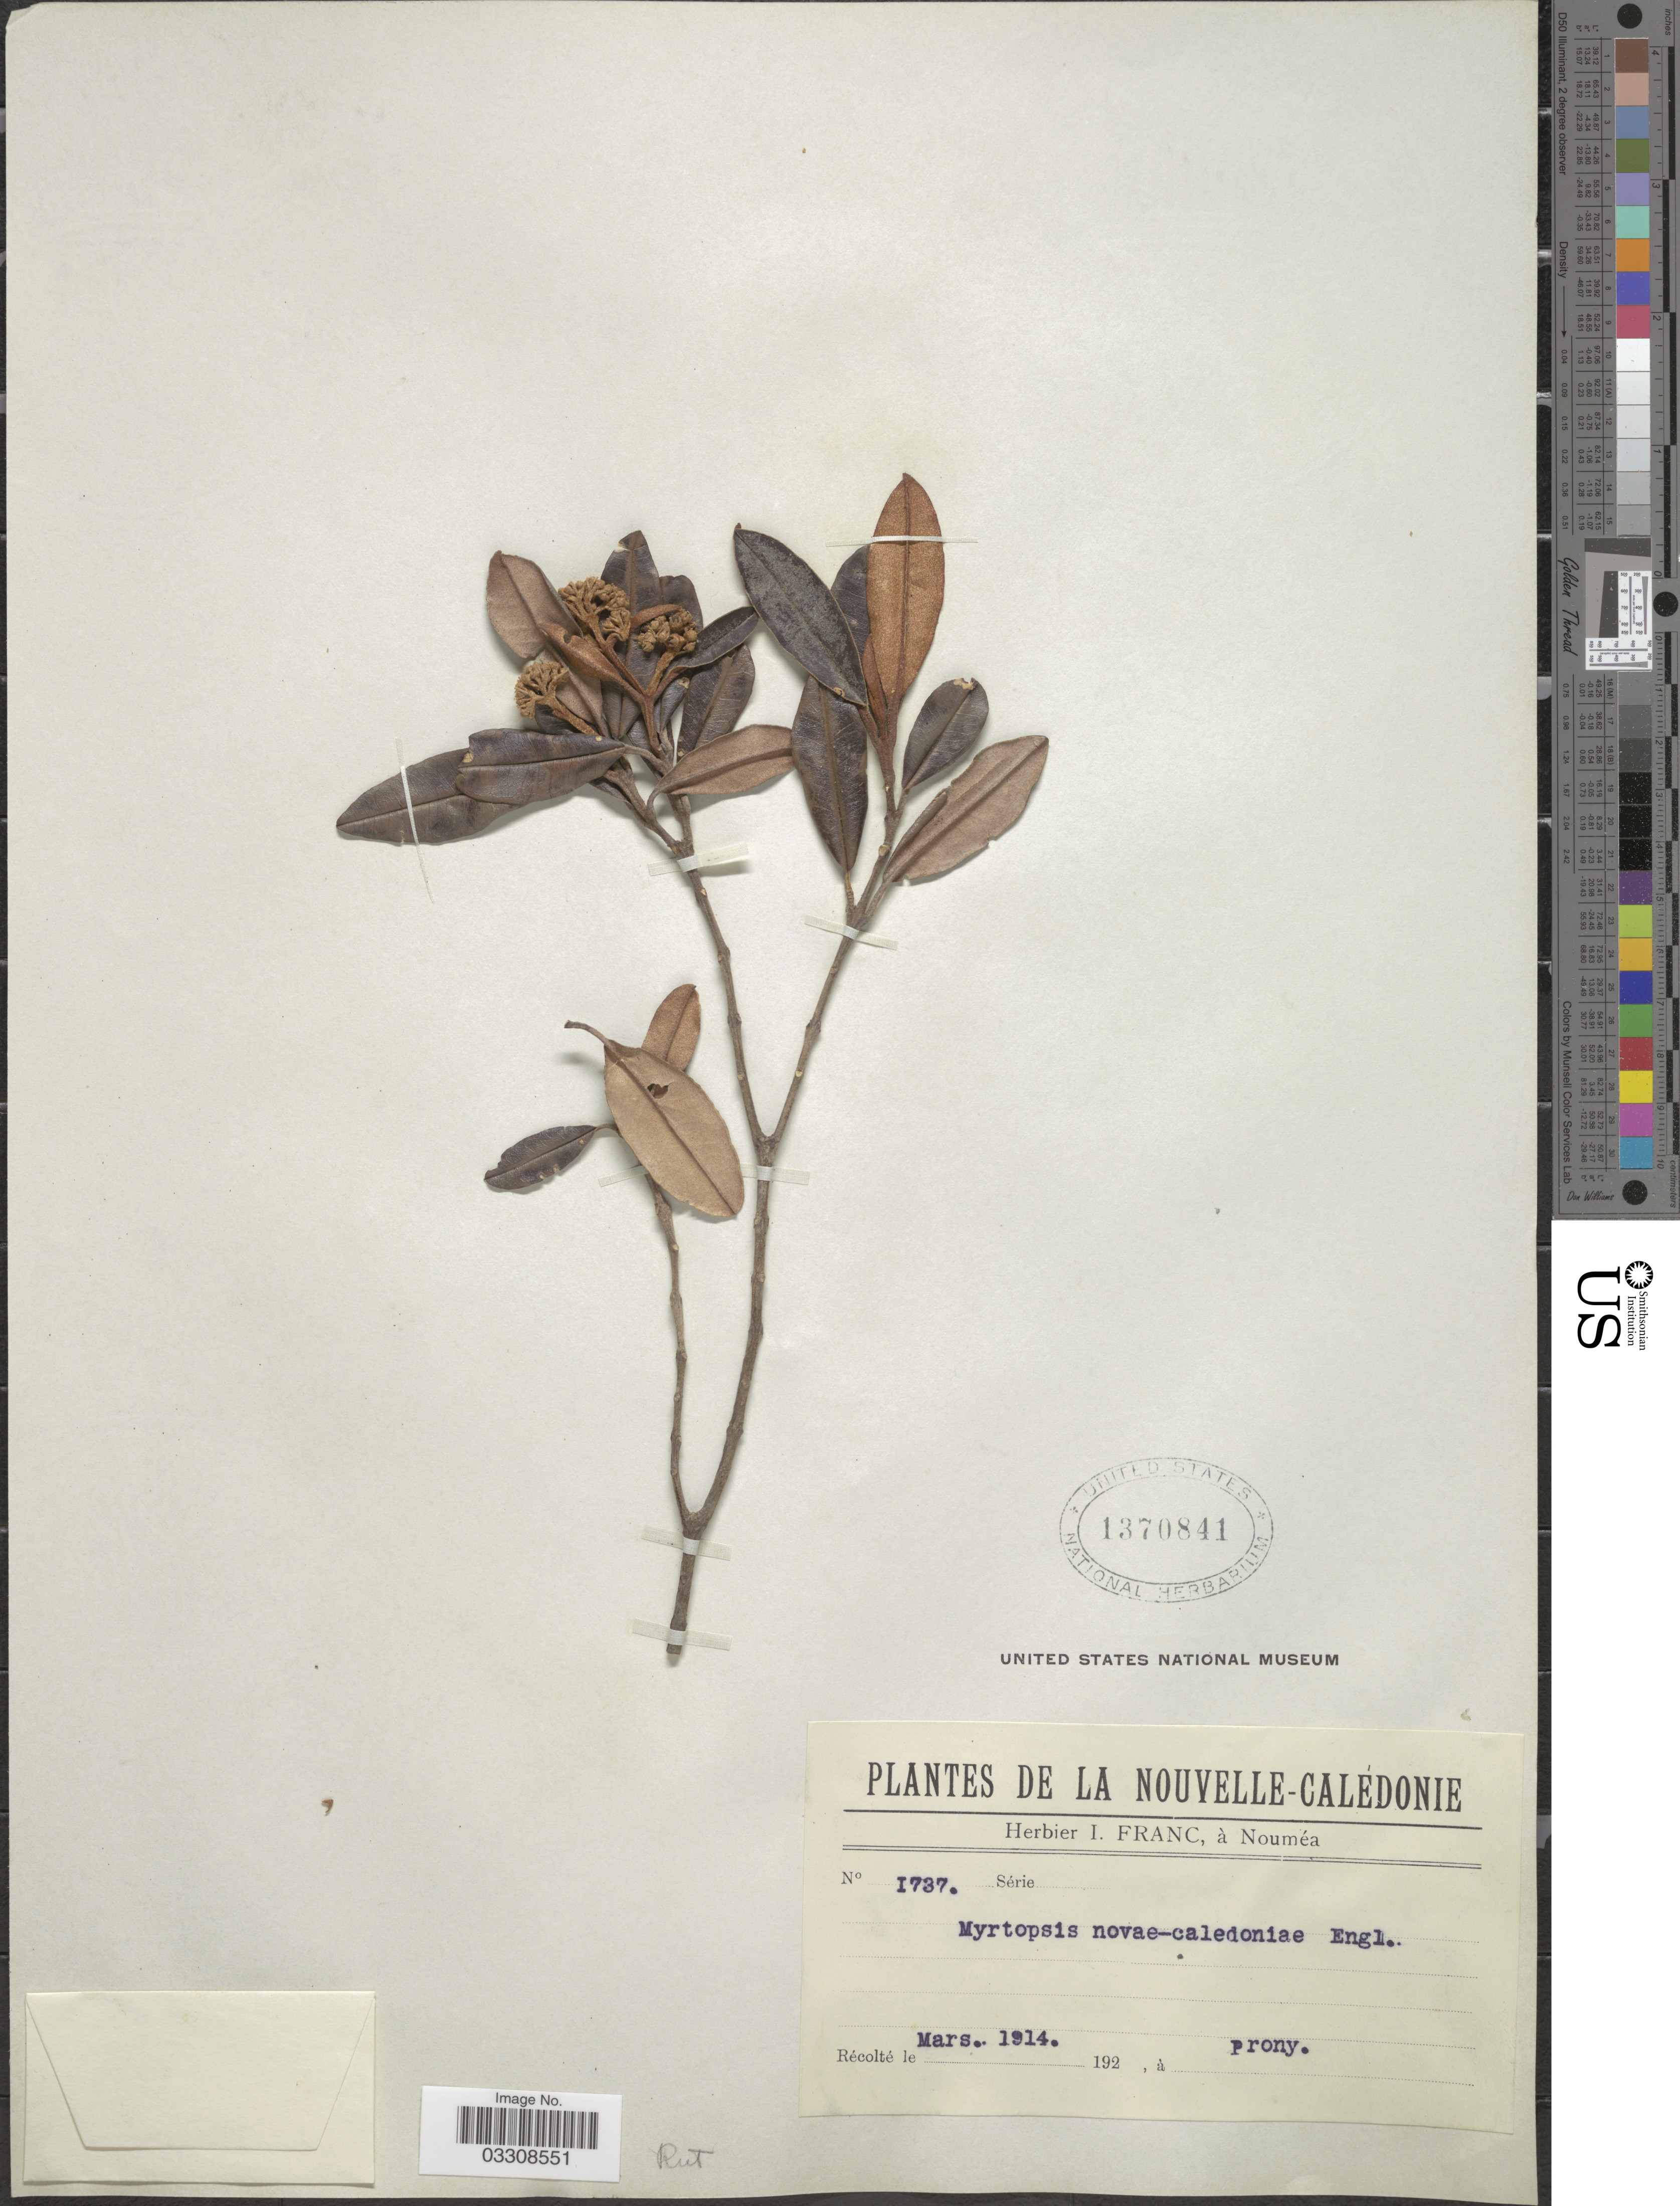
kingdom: Plantae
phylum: Tracheophyta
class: Magnoliopsida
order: Sapindales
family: Rutaceae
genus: Myrtopsis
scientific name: Myrtopsis novae-caledoniae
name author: Engl.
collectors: ex herb. I. Franc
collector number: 1737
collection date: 1914-03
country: New Caledonia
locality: Nouvelle-Calédonie. Prony.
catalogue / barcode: US 1370841